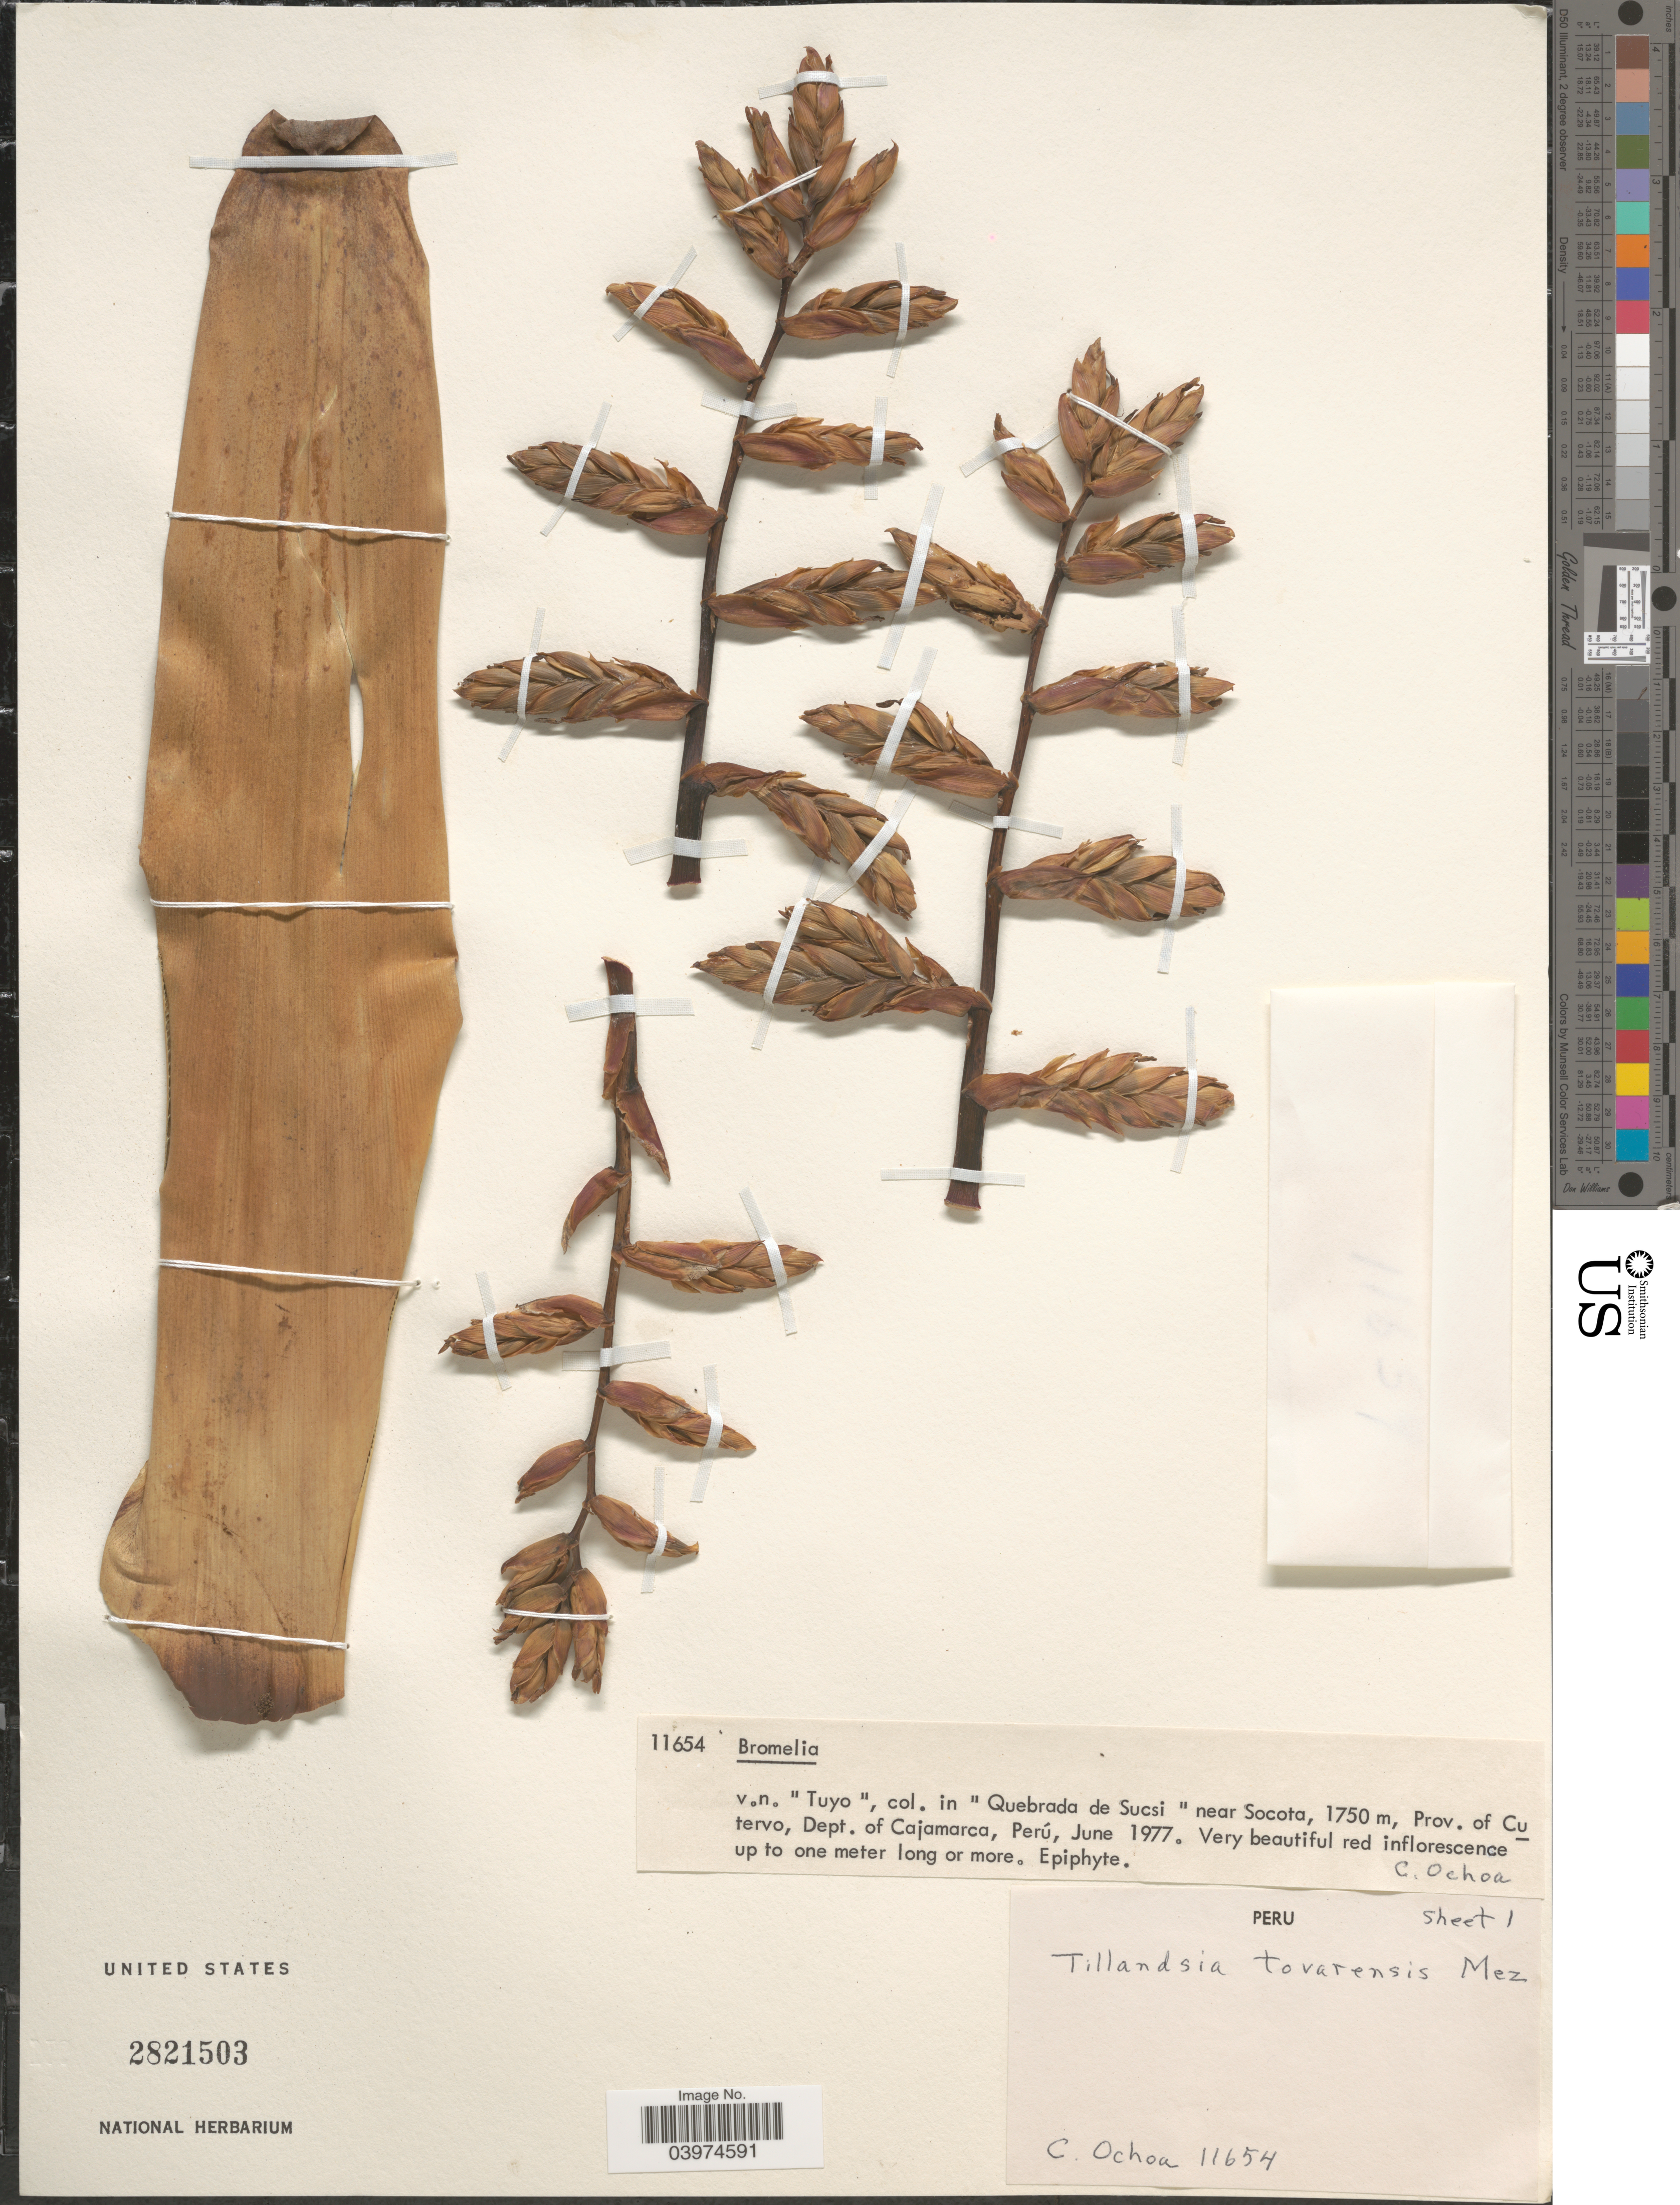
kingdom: Plantae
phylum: Tracheophyta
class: Liliopsida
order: Poales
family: Bromeliaceae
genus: Tillandsia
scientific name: Tillandsia tovarensis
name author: Mez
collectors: C. Ochoa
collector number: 11654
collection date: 1977-06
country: Peru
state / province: Cajamarca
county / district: Cutervo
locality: In "Quebrada de Sucsi" near Socota.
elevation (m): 1750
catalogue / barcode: US 2821503